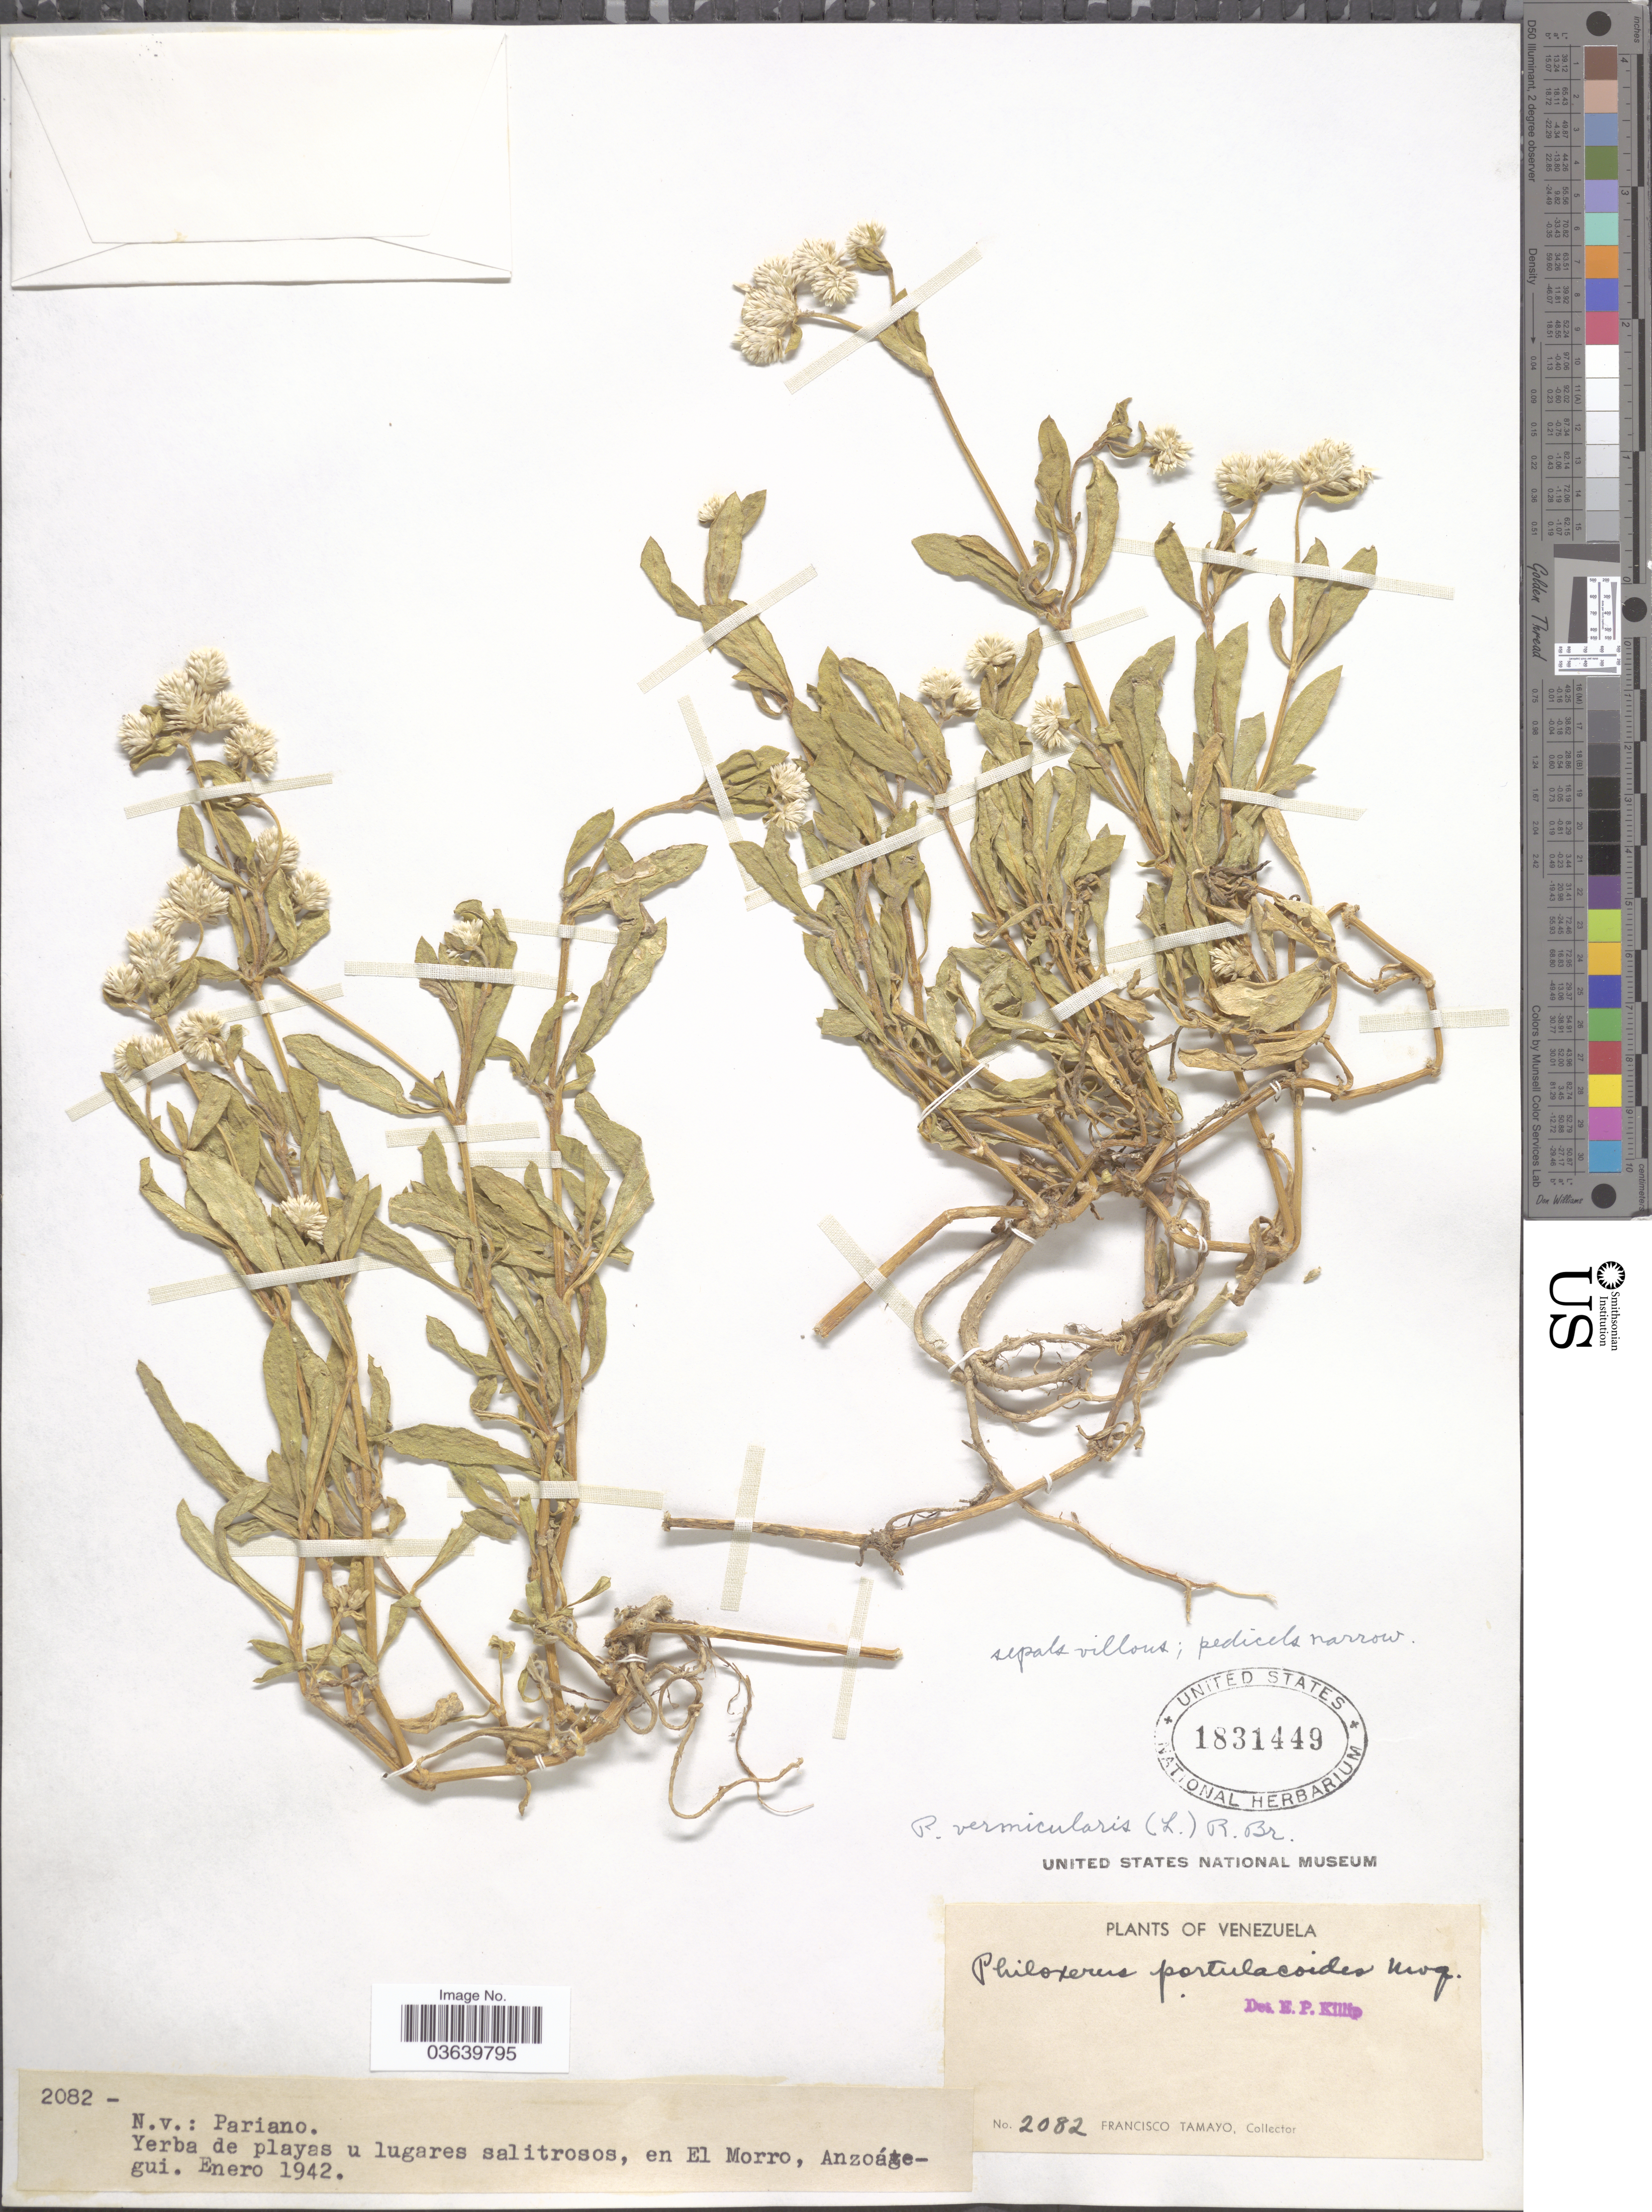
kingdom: Plantae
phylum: Tracheophyta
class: Magnoliopsida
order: Caryophyllales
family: Amaranthaceae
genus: Gomphrena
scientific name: Gomphrena vermicularis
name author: L.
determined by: Strong, Mark T., (BOT), Smithsonian Institution - National Museum of Natural History (UNITED STATES)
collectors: F. Tamayo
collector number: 2082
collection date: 1942-01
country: Venezuela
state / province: Anzoategui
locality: Yerba de playas u lugares salitrosos, en El Morro.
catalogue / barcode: US 1831449